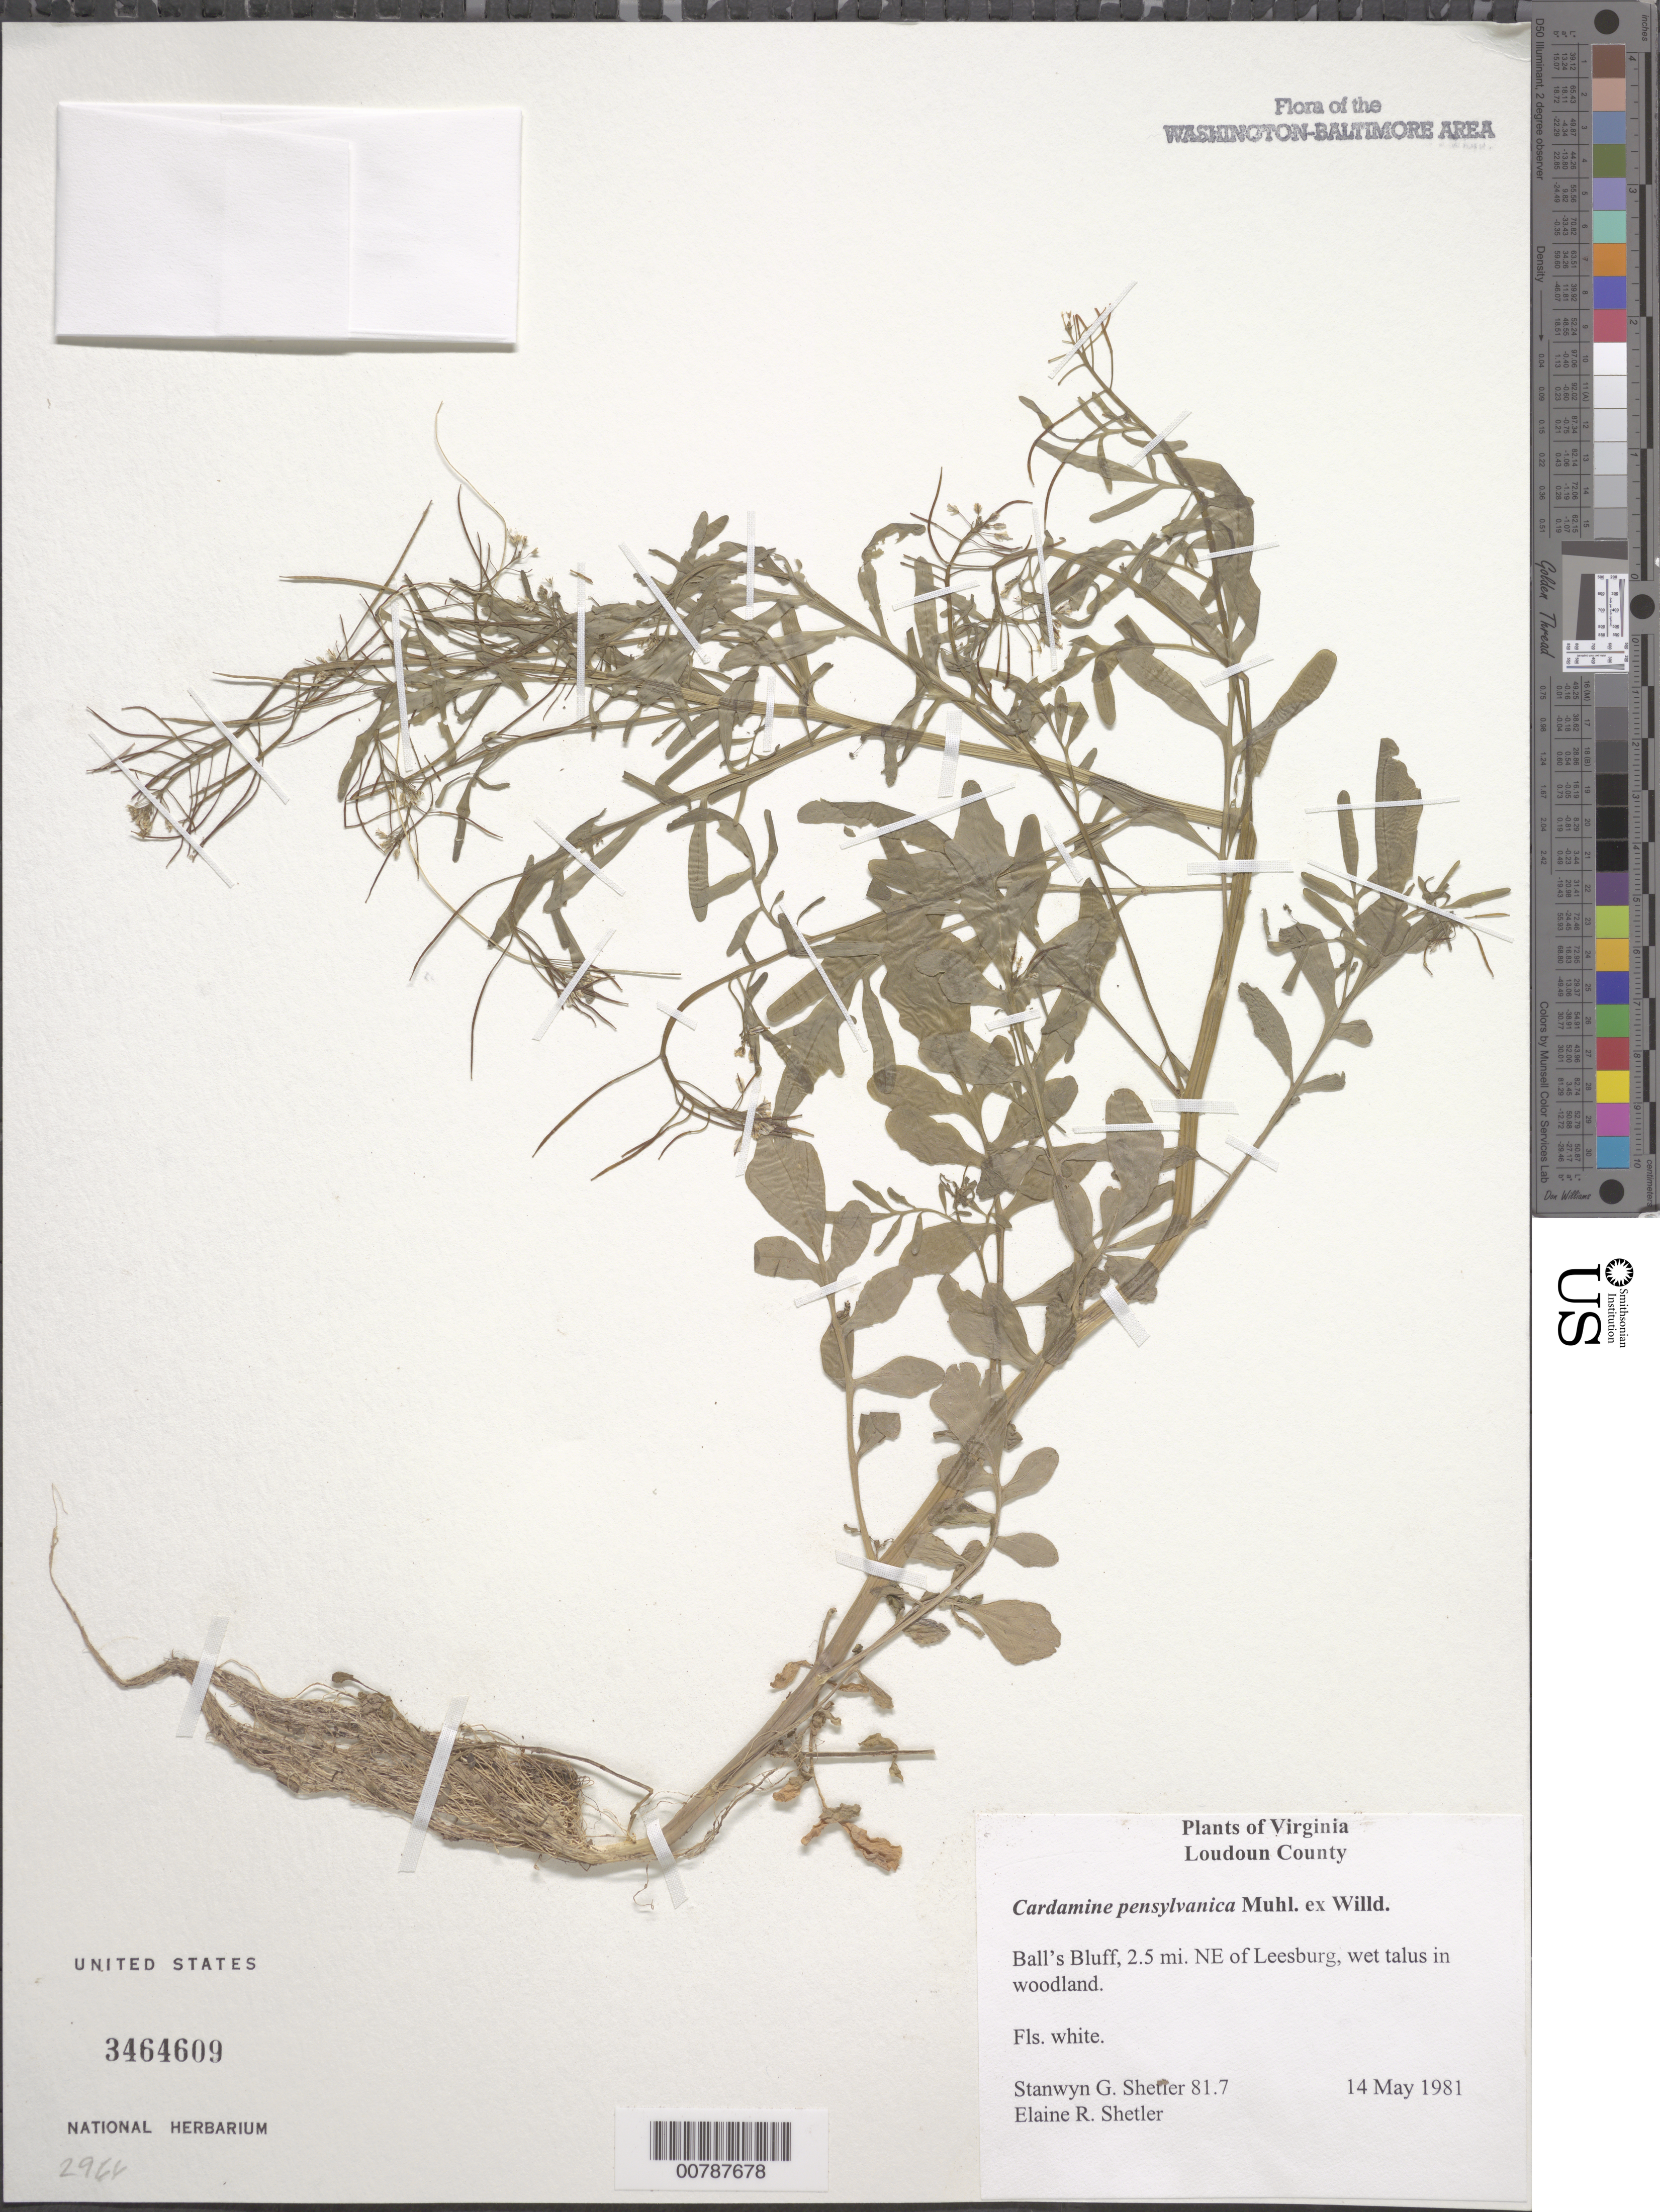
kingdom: Plantae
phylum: Tracheophyta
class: Magnoliopsida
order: Brassicales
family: Brassicaceae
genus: Cardamine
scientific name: Cardamine pensylvanica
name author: Muhl. ex Willd.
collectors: S. Shetler & E. R. Shetler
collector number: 81.7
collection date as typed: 14 May 1981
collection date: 1981-05-14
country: United States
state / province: Virginia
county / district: Loudoun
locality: Ball's Bluff, 2.5 mi. NE of Leesburg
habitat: Wet talus in woodland.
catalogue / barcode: US 3464609